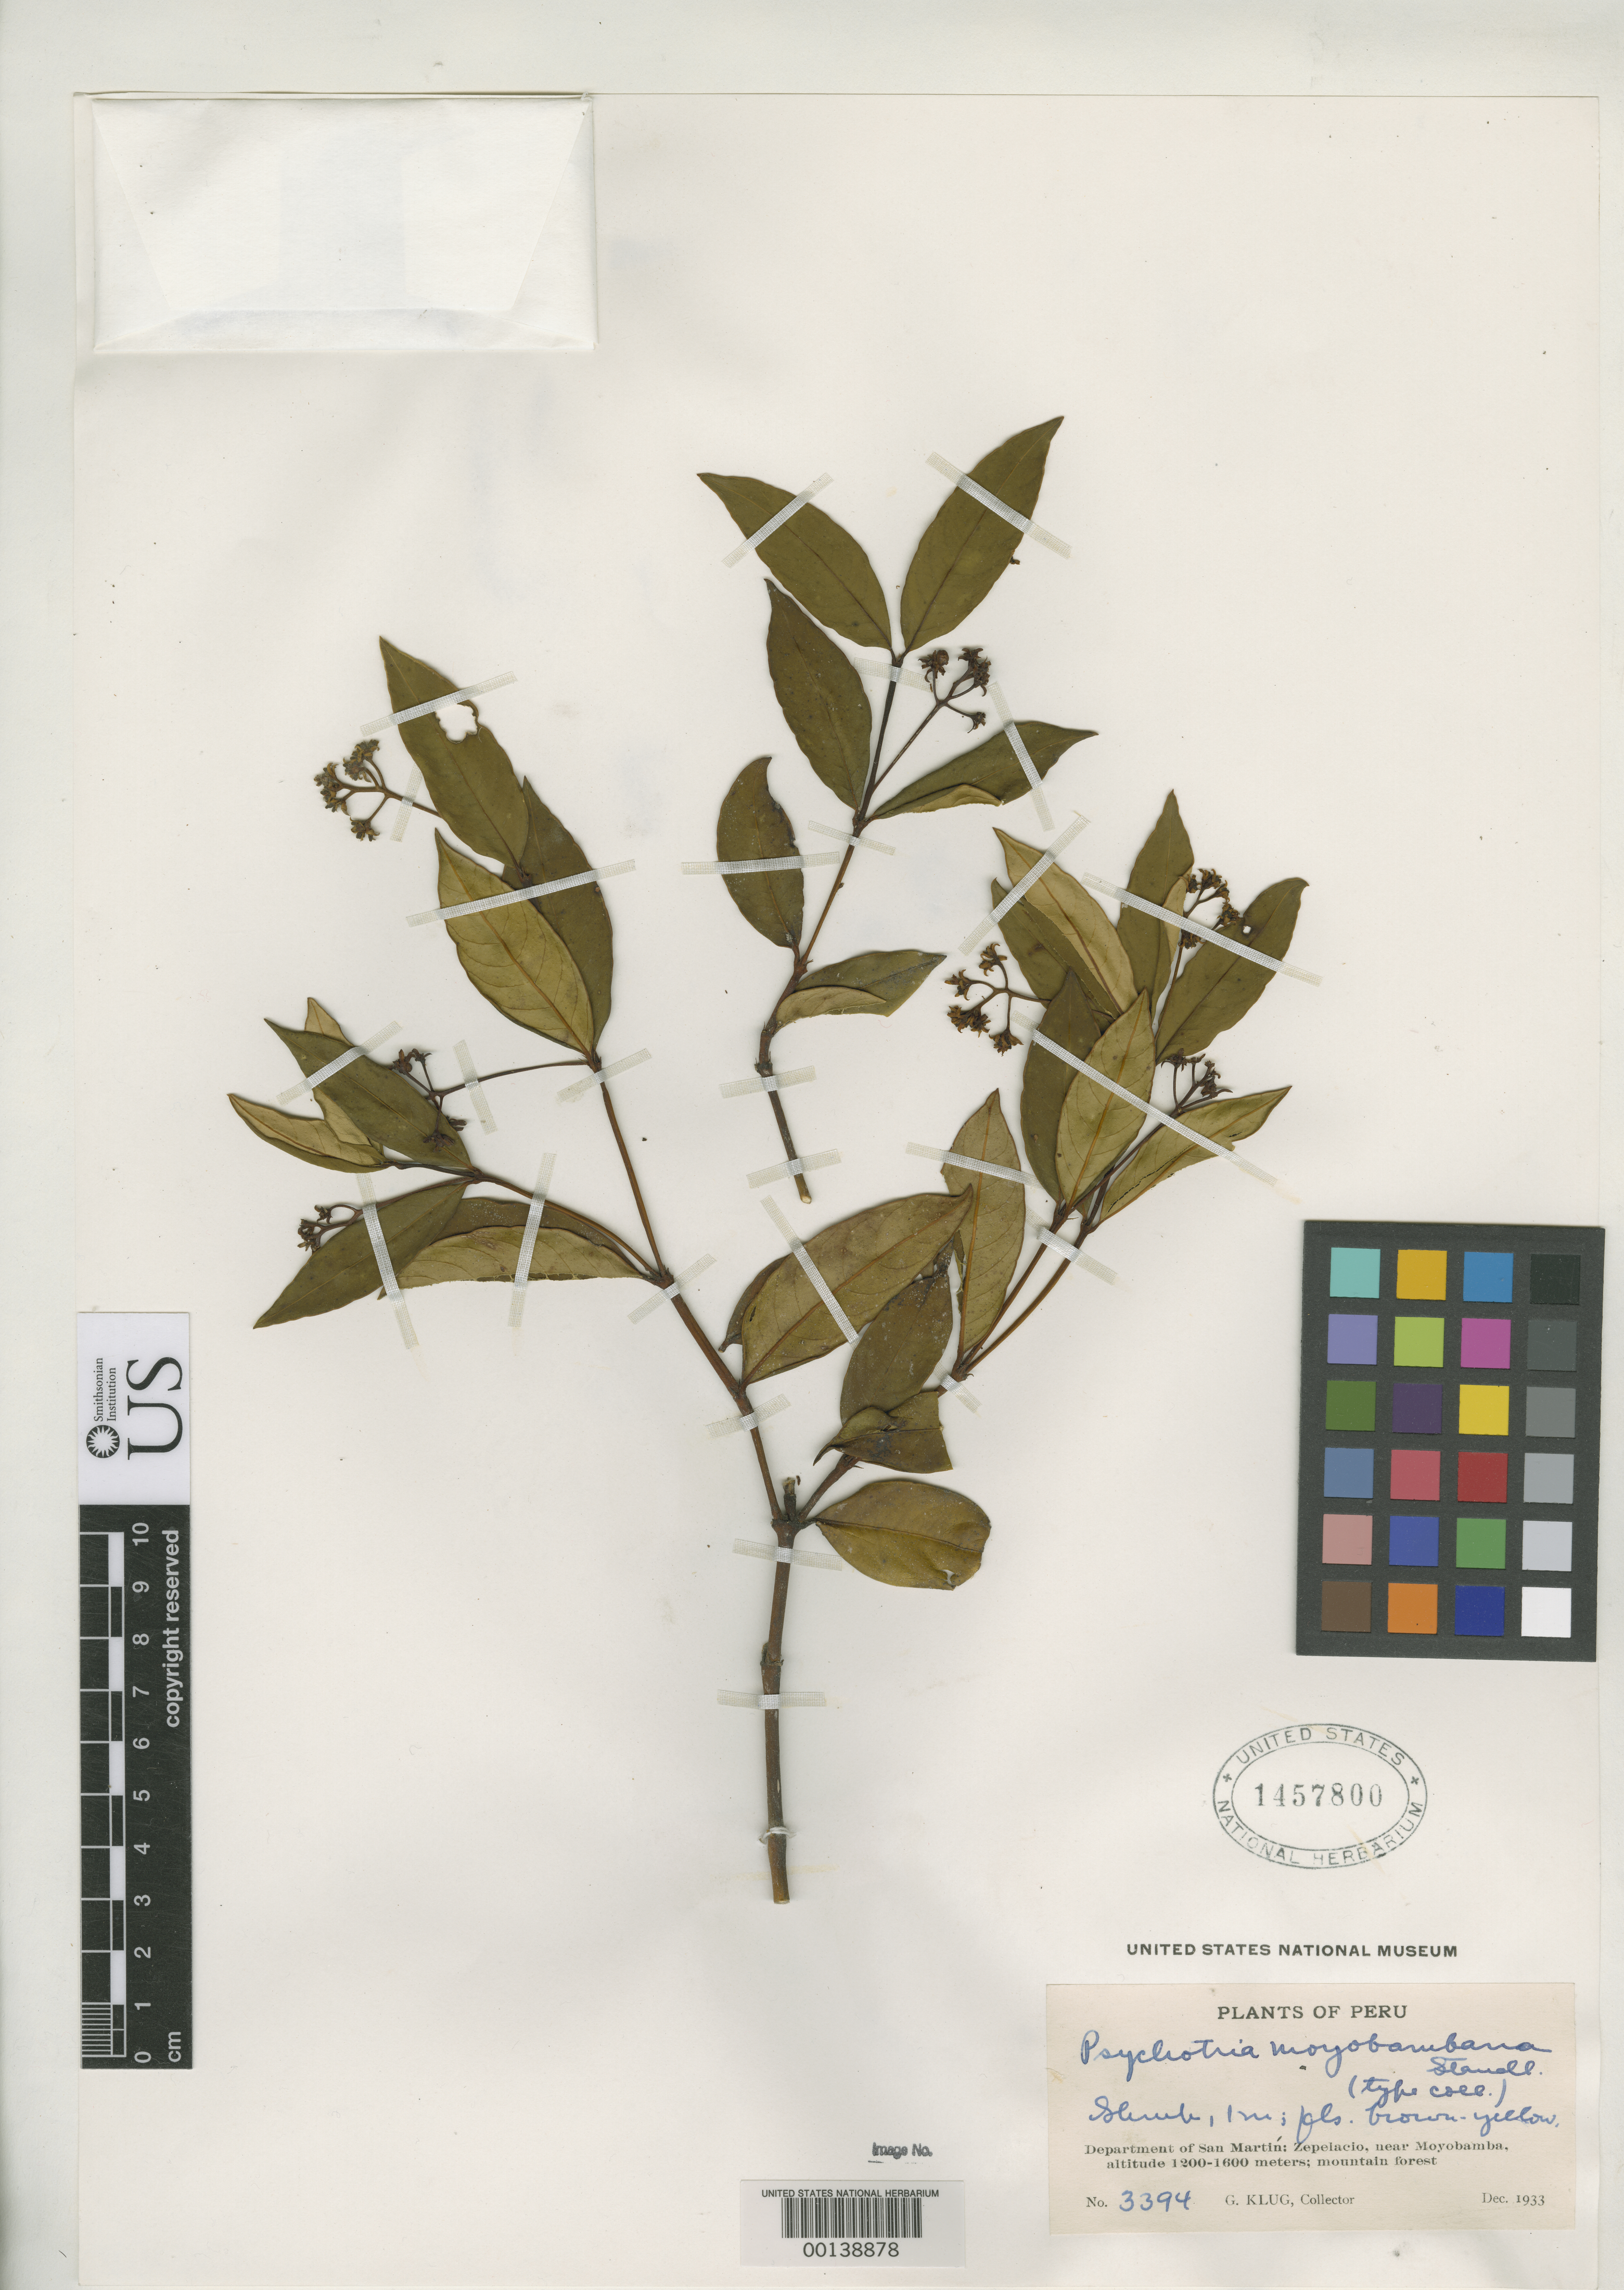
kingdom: Plantae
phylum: Tracheophyta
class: Magnoliopsida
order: Gentianales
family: Rubiaceae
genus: Psychotria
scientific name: Psychotria moyobambana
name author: Standl. in J.F. Macbr.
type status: Isotype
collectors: G. Klug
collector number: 3394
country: Peru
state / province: San Martín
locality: Zepelacio, near Moyobamba.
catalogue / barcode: US 1457800